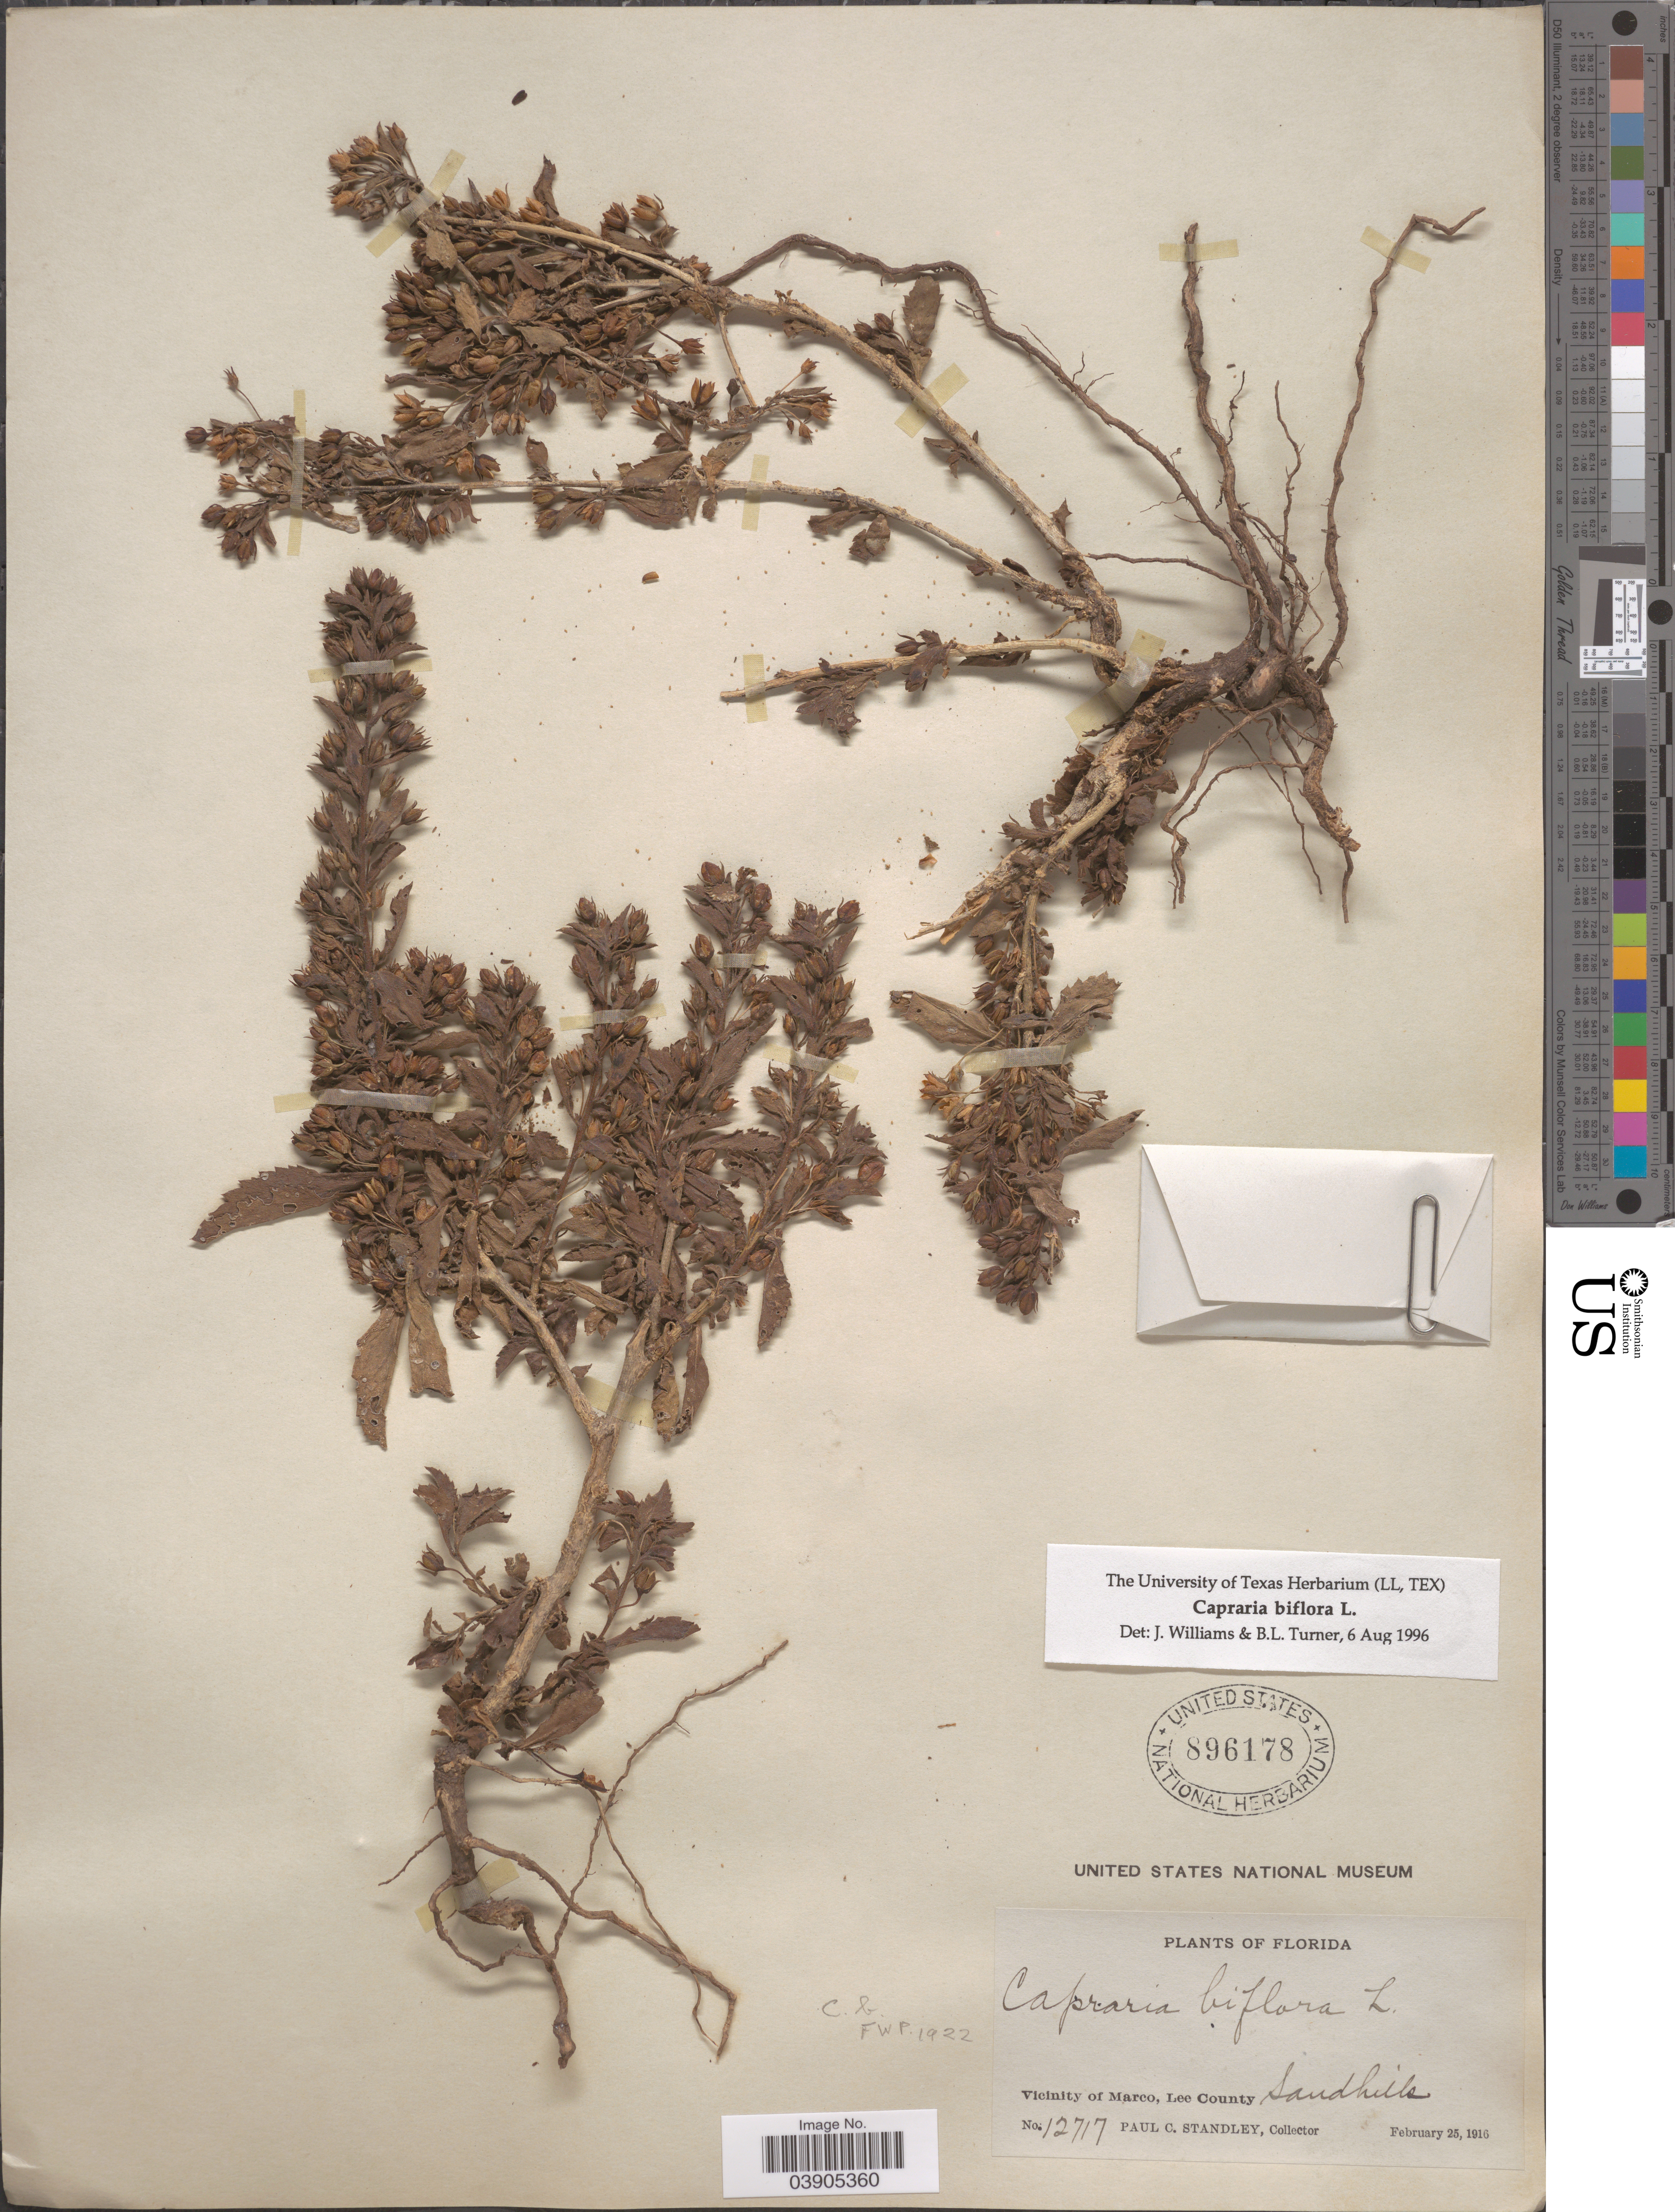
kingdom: Plantae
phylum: Tracheophyta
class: Magnoliopsida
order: Lamiales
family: Scrophulariaceae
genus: Capraria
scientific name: Capraria biflora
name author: L.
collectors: P. C. Standley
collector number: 12717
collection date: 1916-02-25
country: United States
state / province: Florida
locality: Vicinity of Marco, Lee County. Sandhills.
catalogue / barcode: US 896178